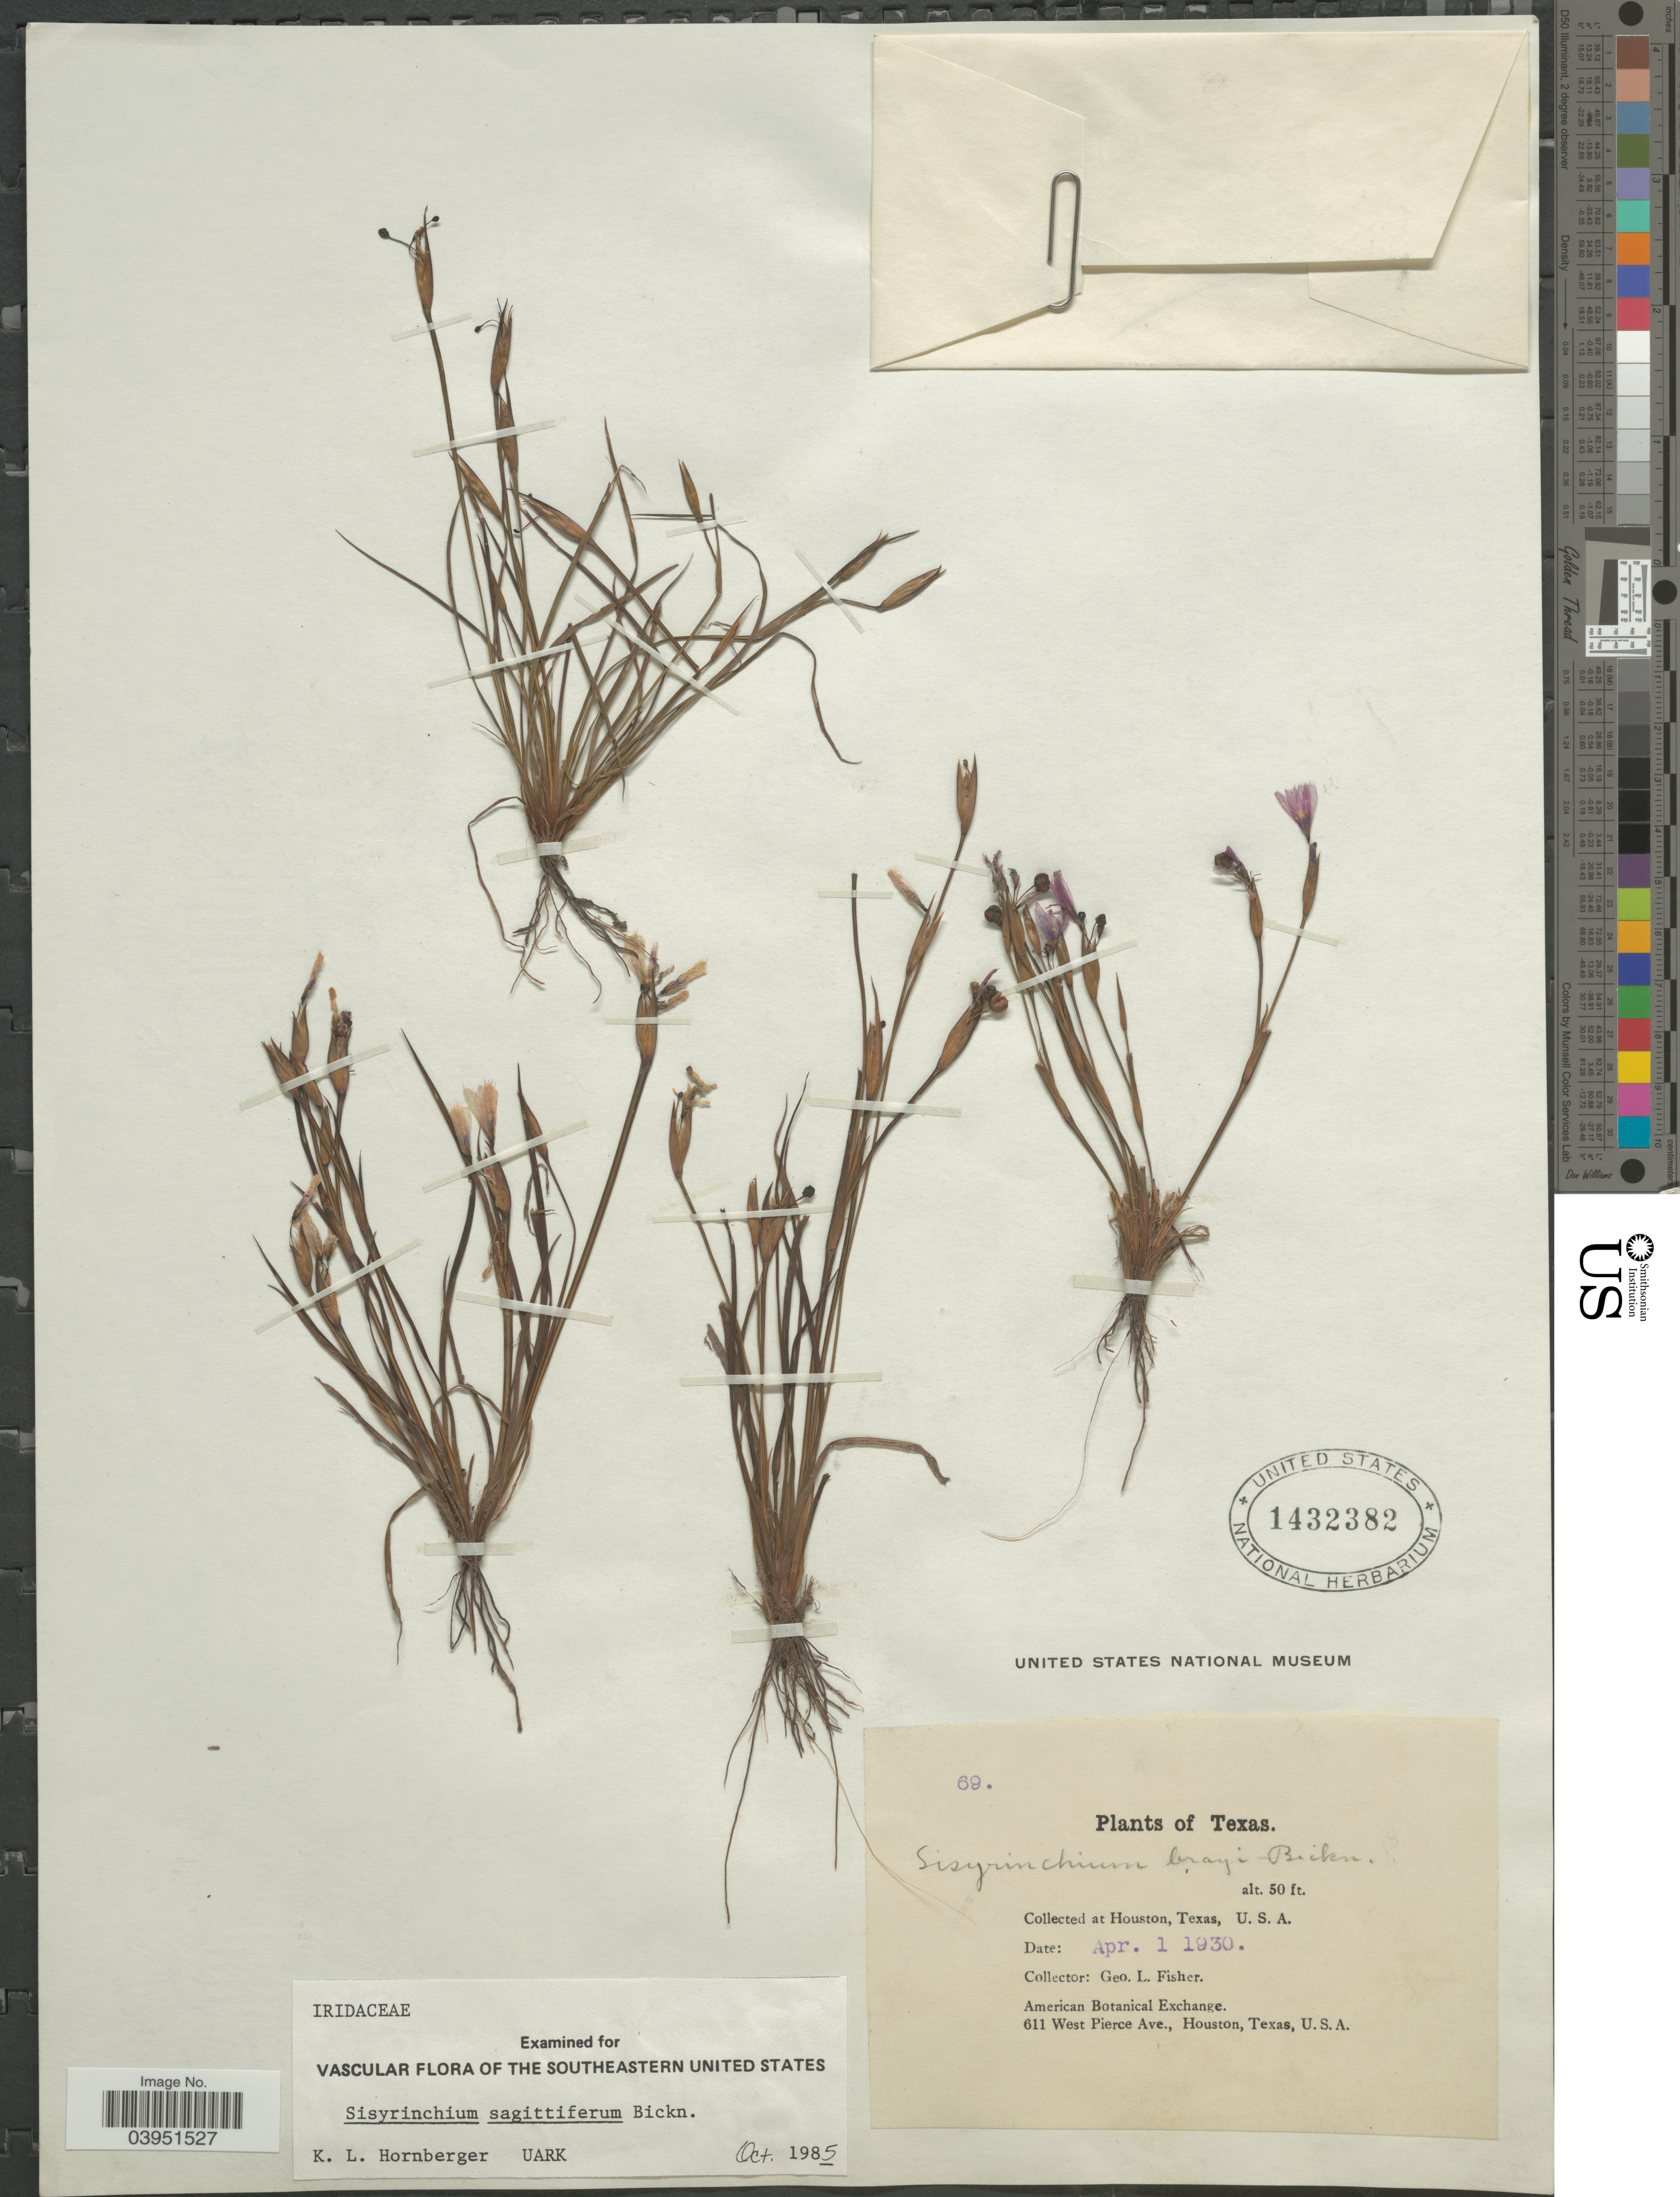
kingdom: Plantae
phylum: Tracheophyta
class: Liliopsida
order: Asparagales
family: Iridaceae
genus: Sisyrinchium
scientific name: Sisyrinchium sagittiferum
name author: E.P. Bicknell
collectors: G. L. Fisher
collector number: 69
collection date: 1930-04-01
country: United States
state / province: Texas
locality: At Houston.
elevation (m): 15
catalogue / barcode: US 1432382